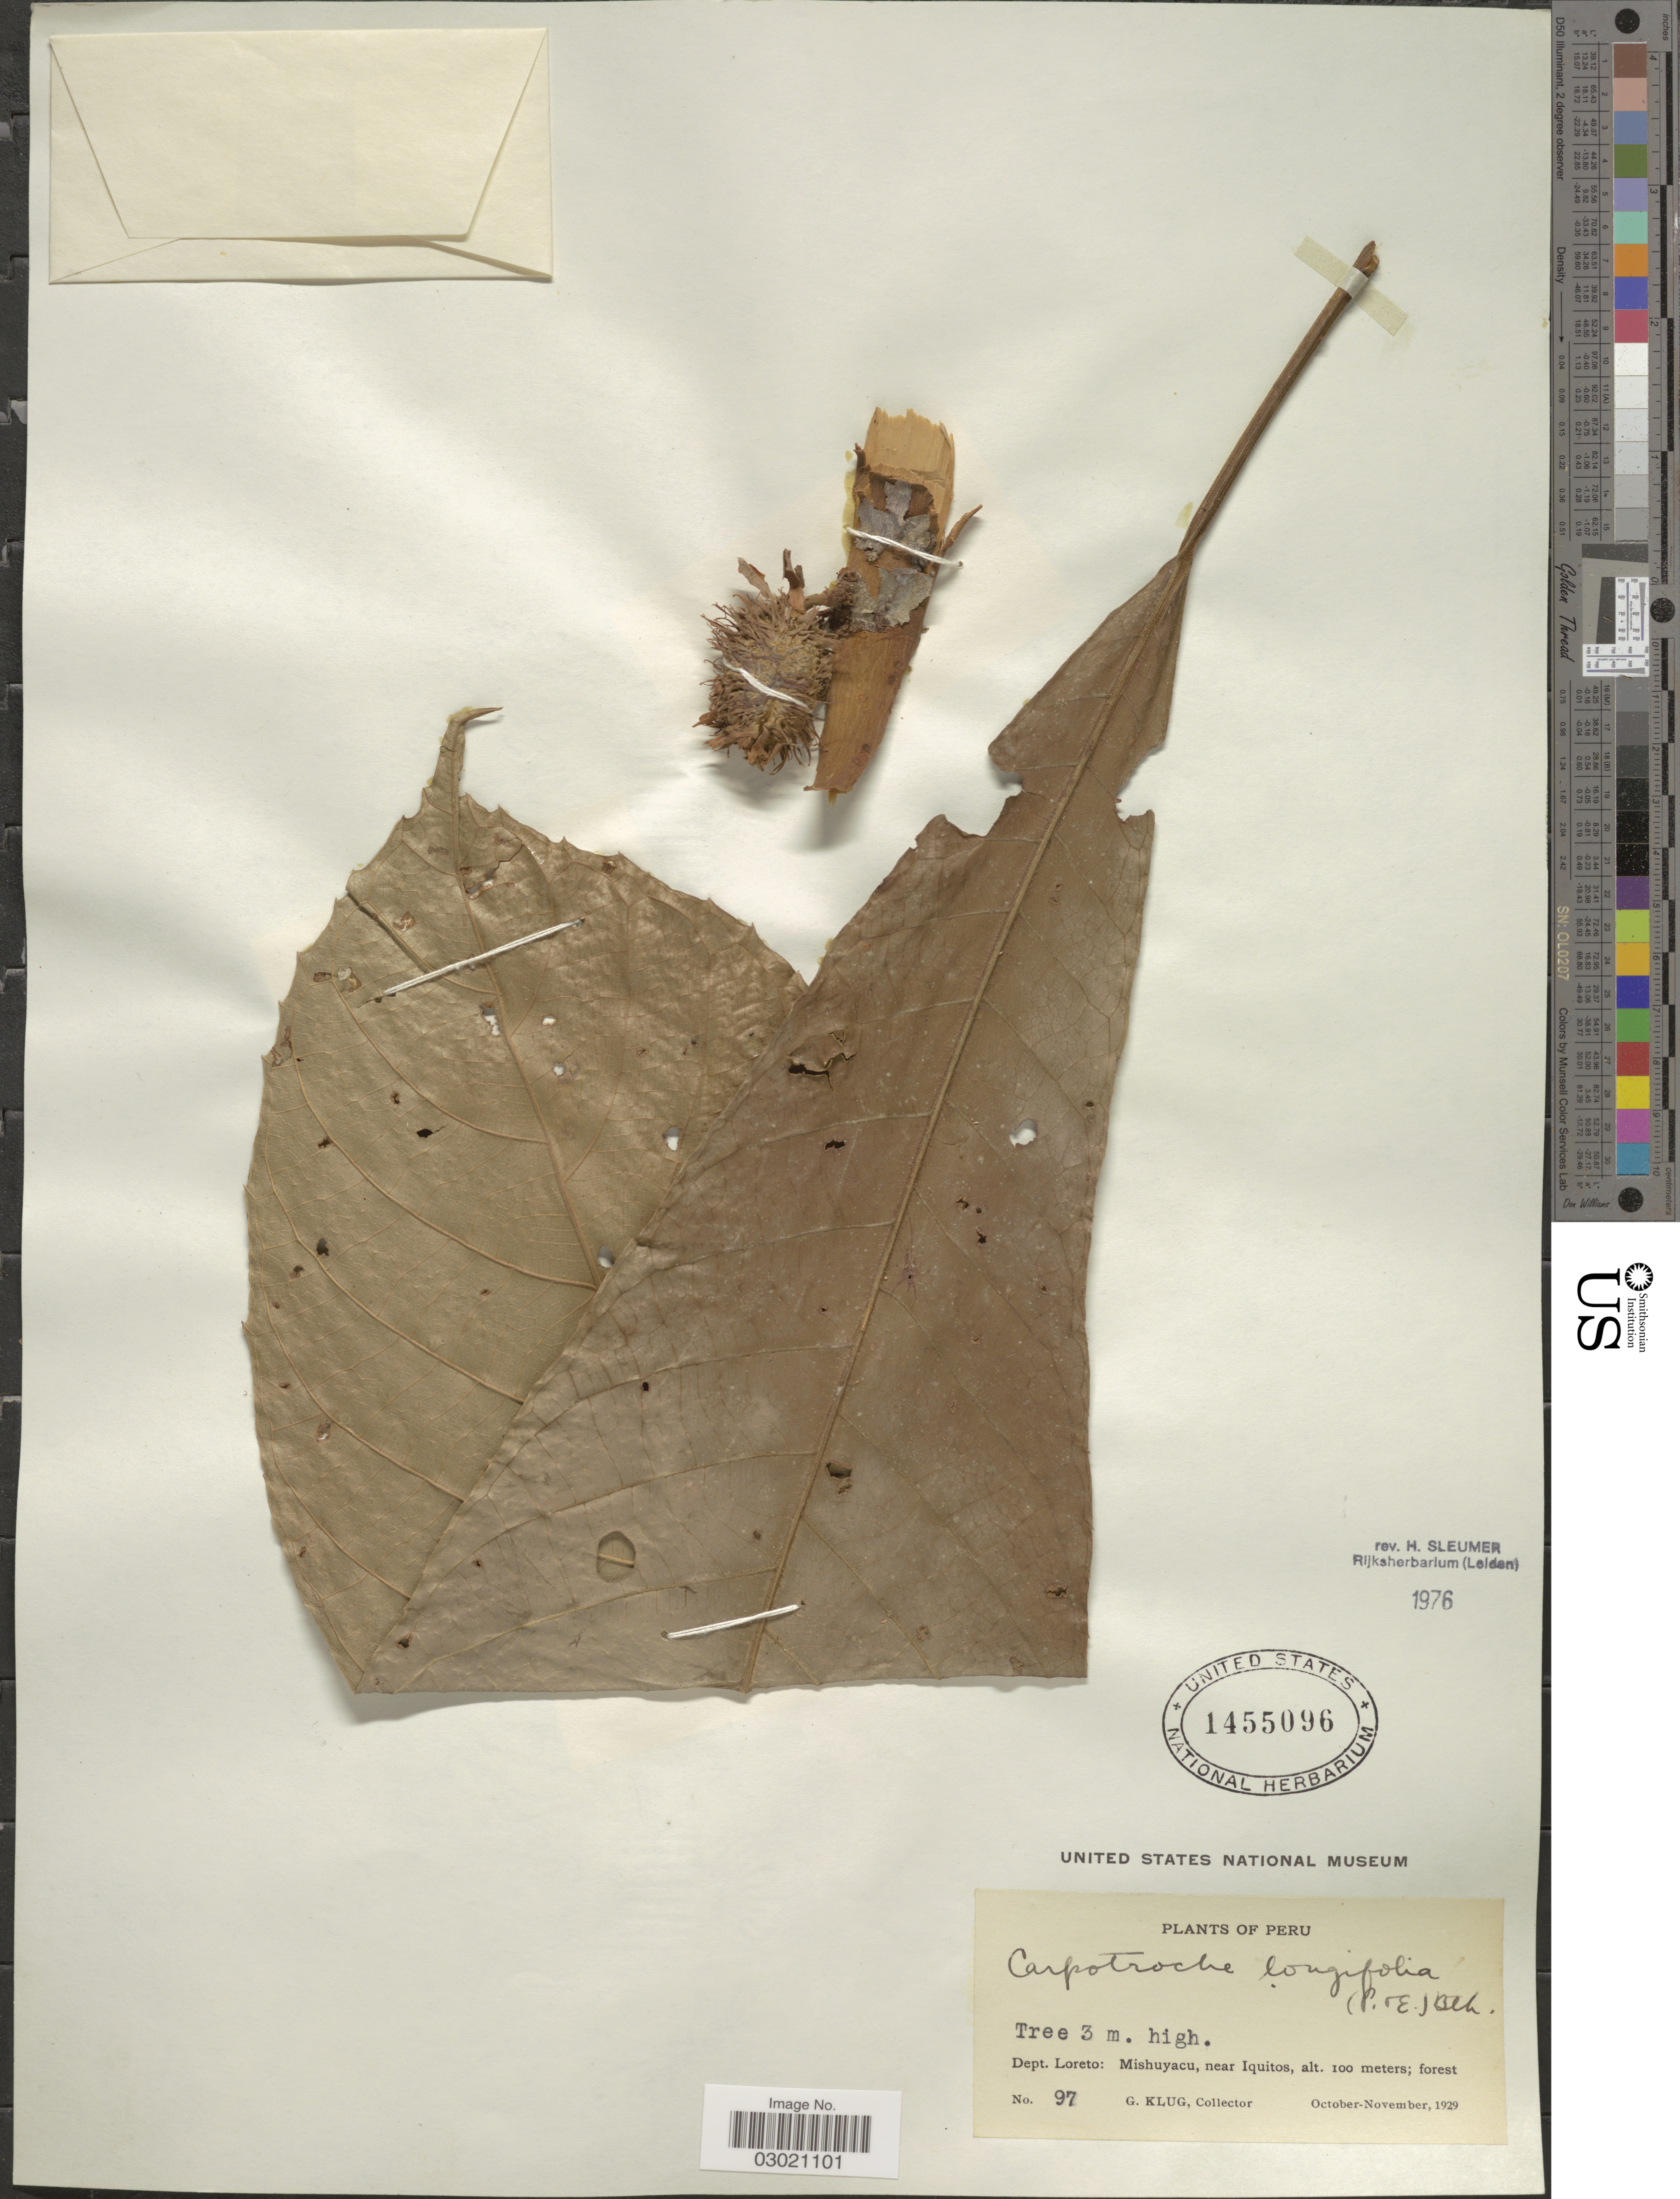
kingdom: Plantae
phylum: Tracheophyta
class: Magnoliopsida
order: Malpighiales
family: Achariaceae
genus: Carpotroche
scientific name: Carpotroche longifolia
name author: (Poepp.) Benth.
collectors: G. Klug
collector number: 97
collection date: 1929-10/1929-11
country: Peru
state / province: Loreto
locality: Dept. Loreto: Mishuyacu, near Iquitos.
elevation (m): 100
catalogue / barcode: US 1455096